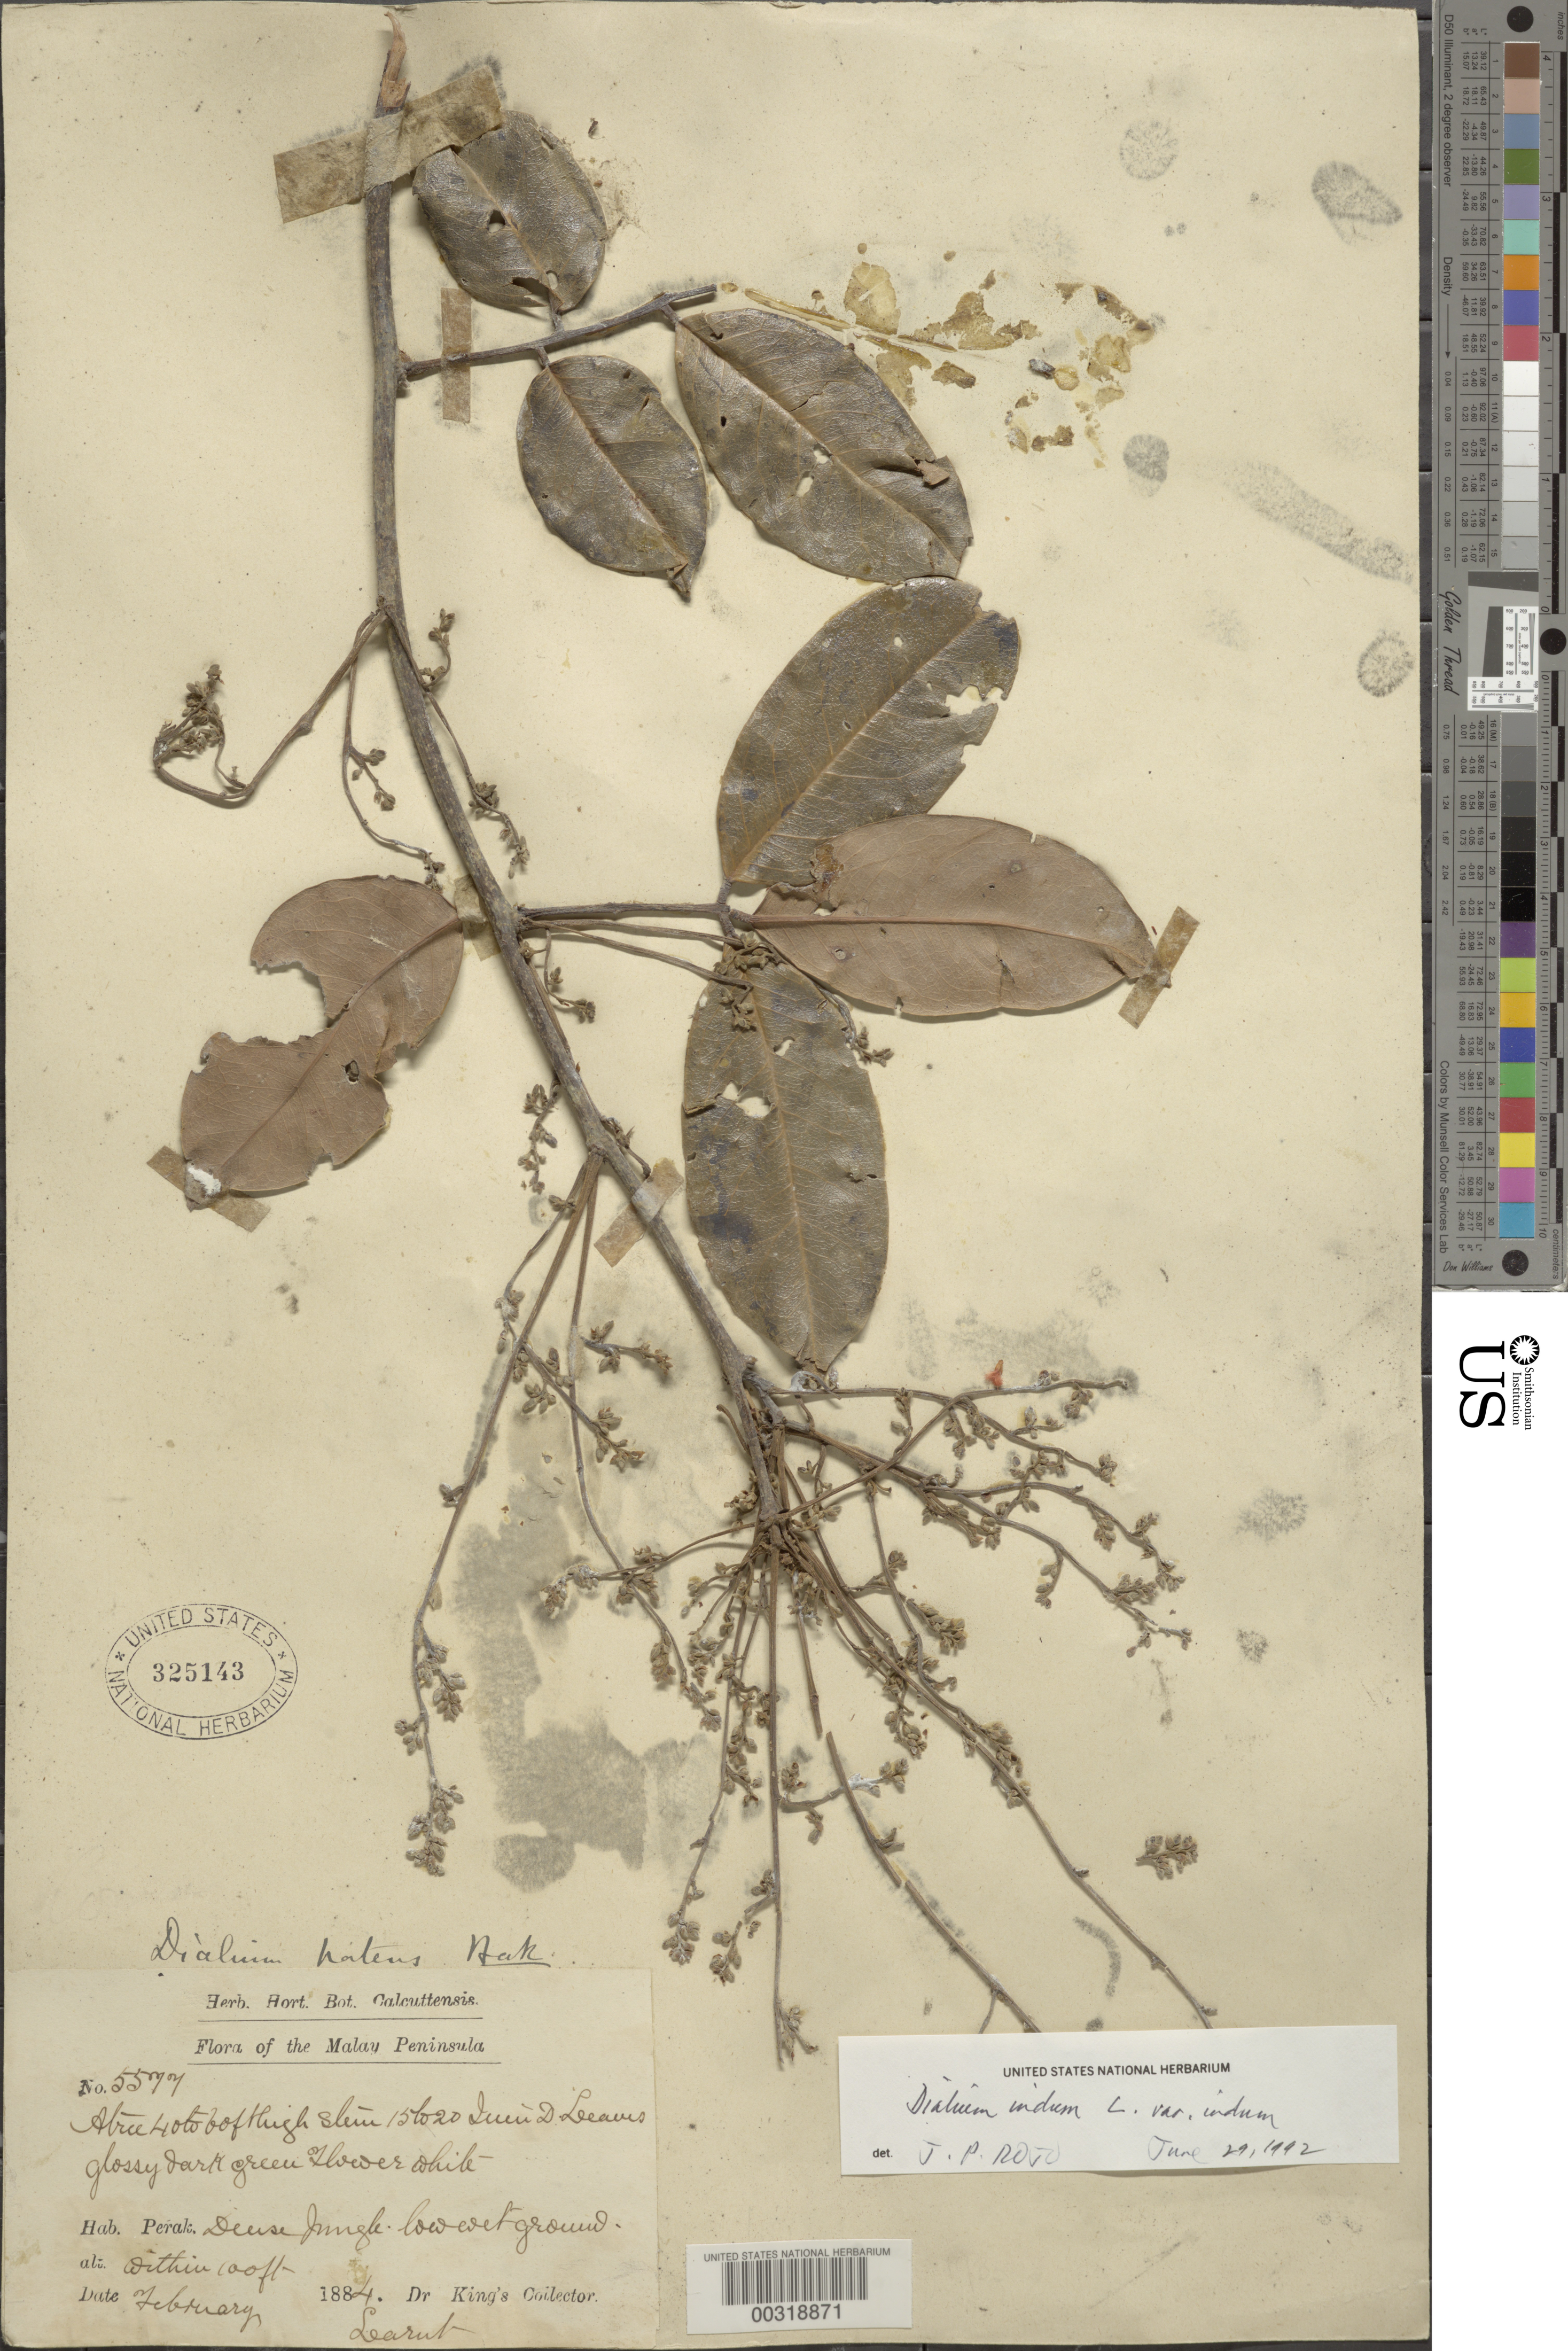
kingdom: Plantae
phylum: Tracheophyta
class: Magnoliopsida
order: Fabales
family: Fabaceae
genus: Dialium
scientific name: Dialium indum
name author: L.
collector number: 5577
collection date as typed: Feb 1884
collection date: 1884-02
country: Malaysia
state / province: Perak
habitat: Dense jungle, low wet ground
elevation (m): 30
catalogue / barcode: US 325143